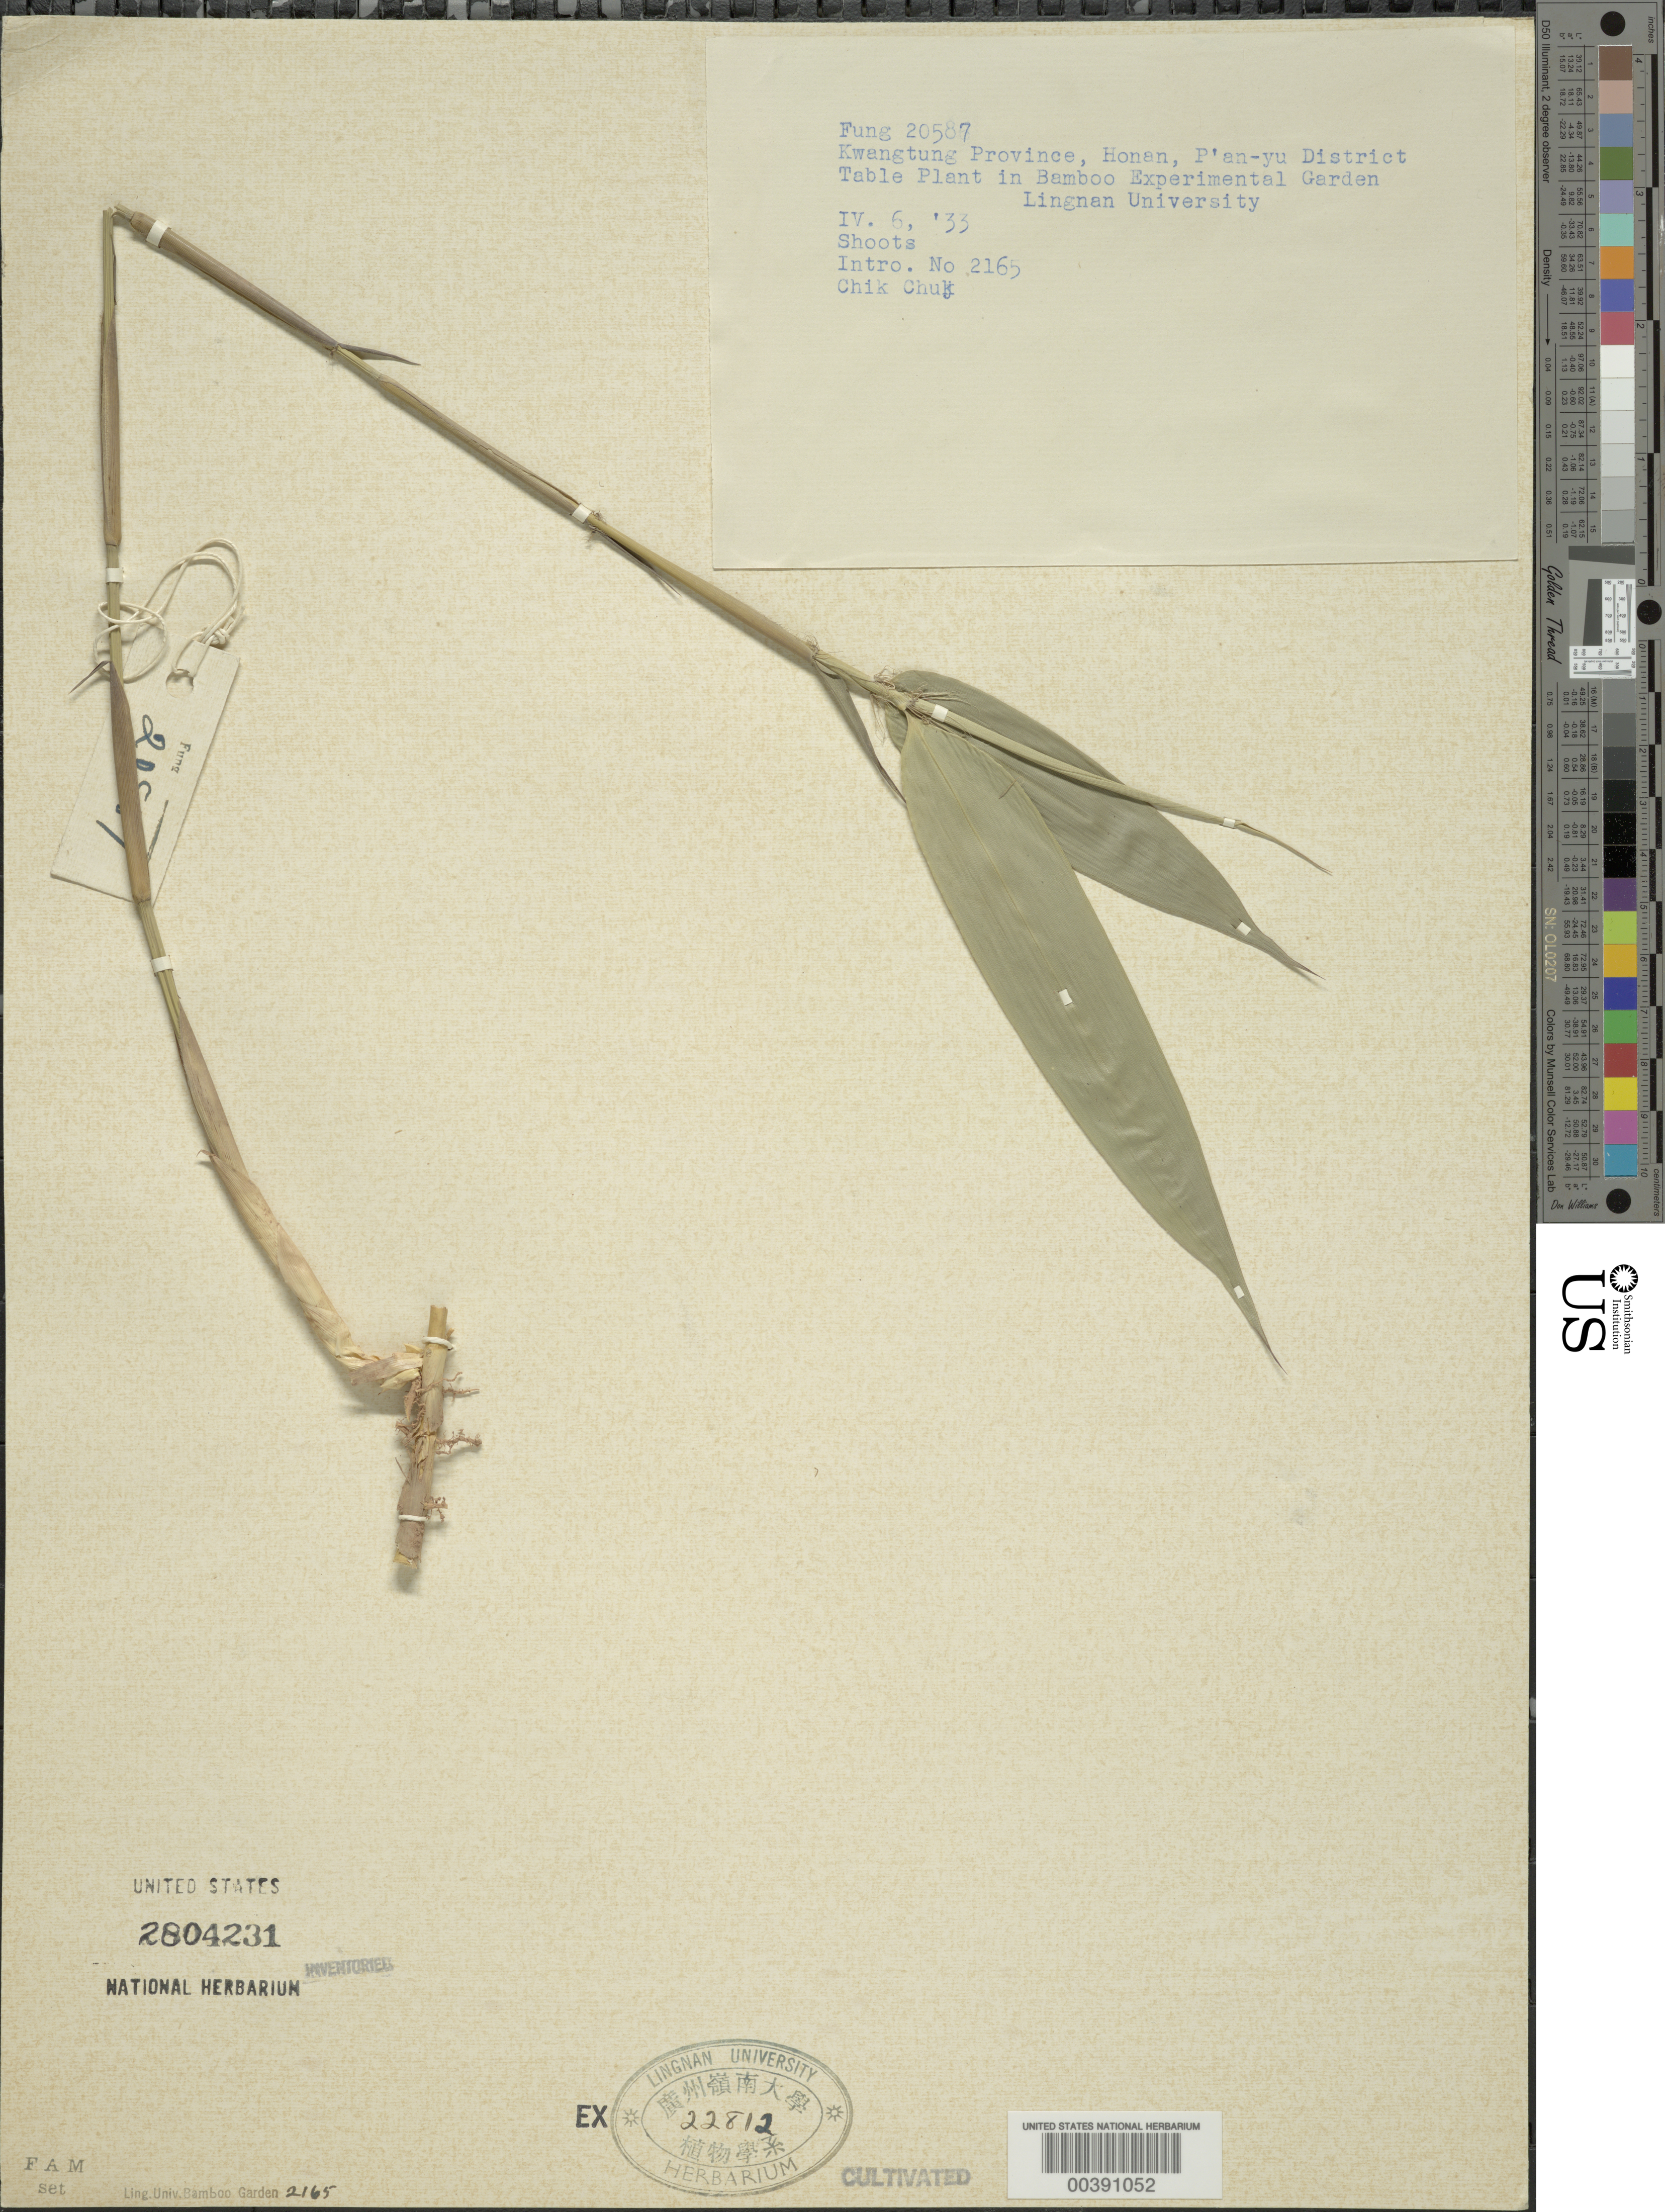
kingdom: Plantae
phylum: Tracheophyta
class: Liliopsida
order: Poales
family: Poaceae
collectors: H. L. Fung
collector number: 20587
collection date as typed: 06 Apr 1933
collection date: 1933-04-06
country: China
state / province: Guangdong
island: Honam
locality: P'an-yu, Lingnan University Bamboo Garden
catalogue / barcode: US 2804231